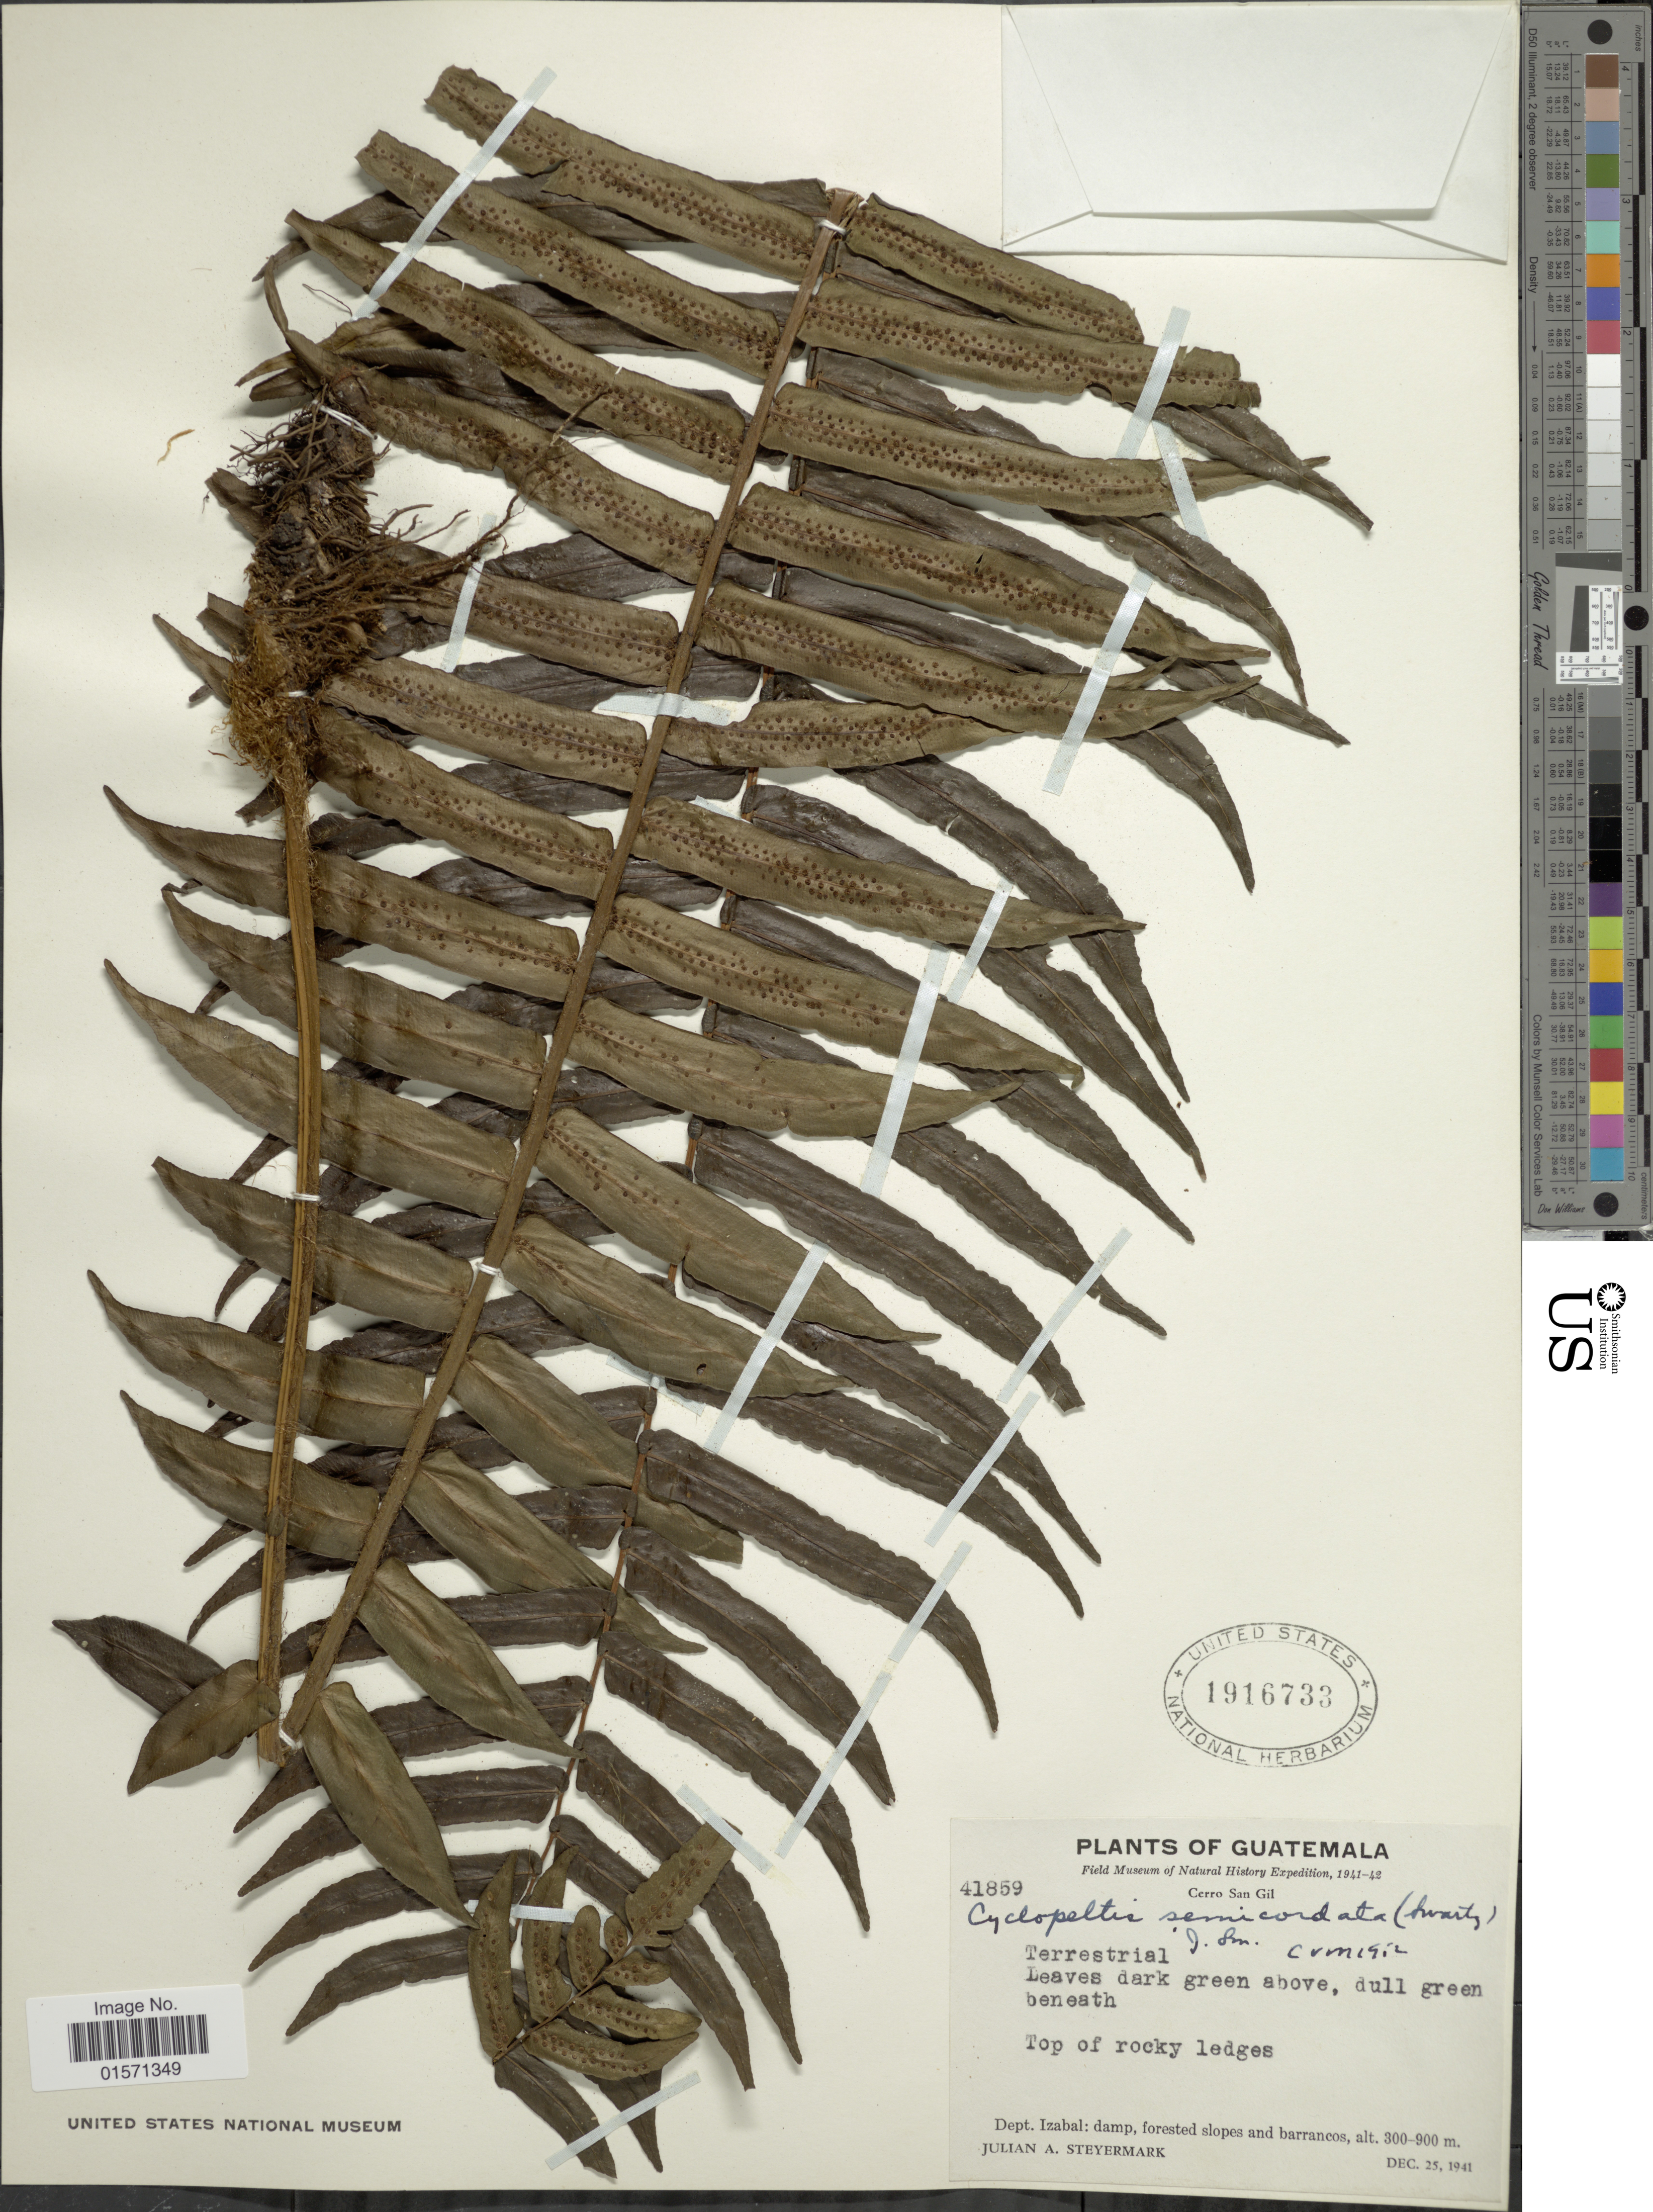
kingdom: Plantae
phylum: Tracheophyta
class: Polypodiopsida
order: Polypodiales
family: Lomariopsidaceae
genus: Cyclopeltis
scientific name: Cyclopeltis semicordata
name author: (Sw.) J. Sm.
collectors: J. Steyermark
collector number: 41859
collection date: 1941-12-25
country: Guatemala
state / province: Izabal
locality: Damp, forested slopes and barrancos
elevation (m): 300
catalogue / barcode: US 1916733